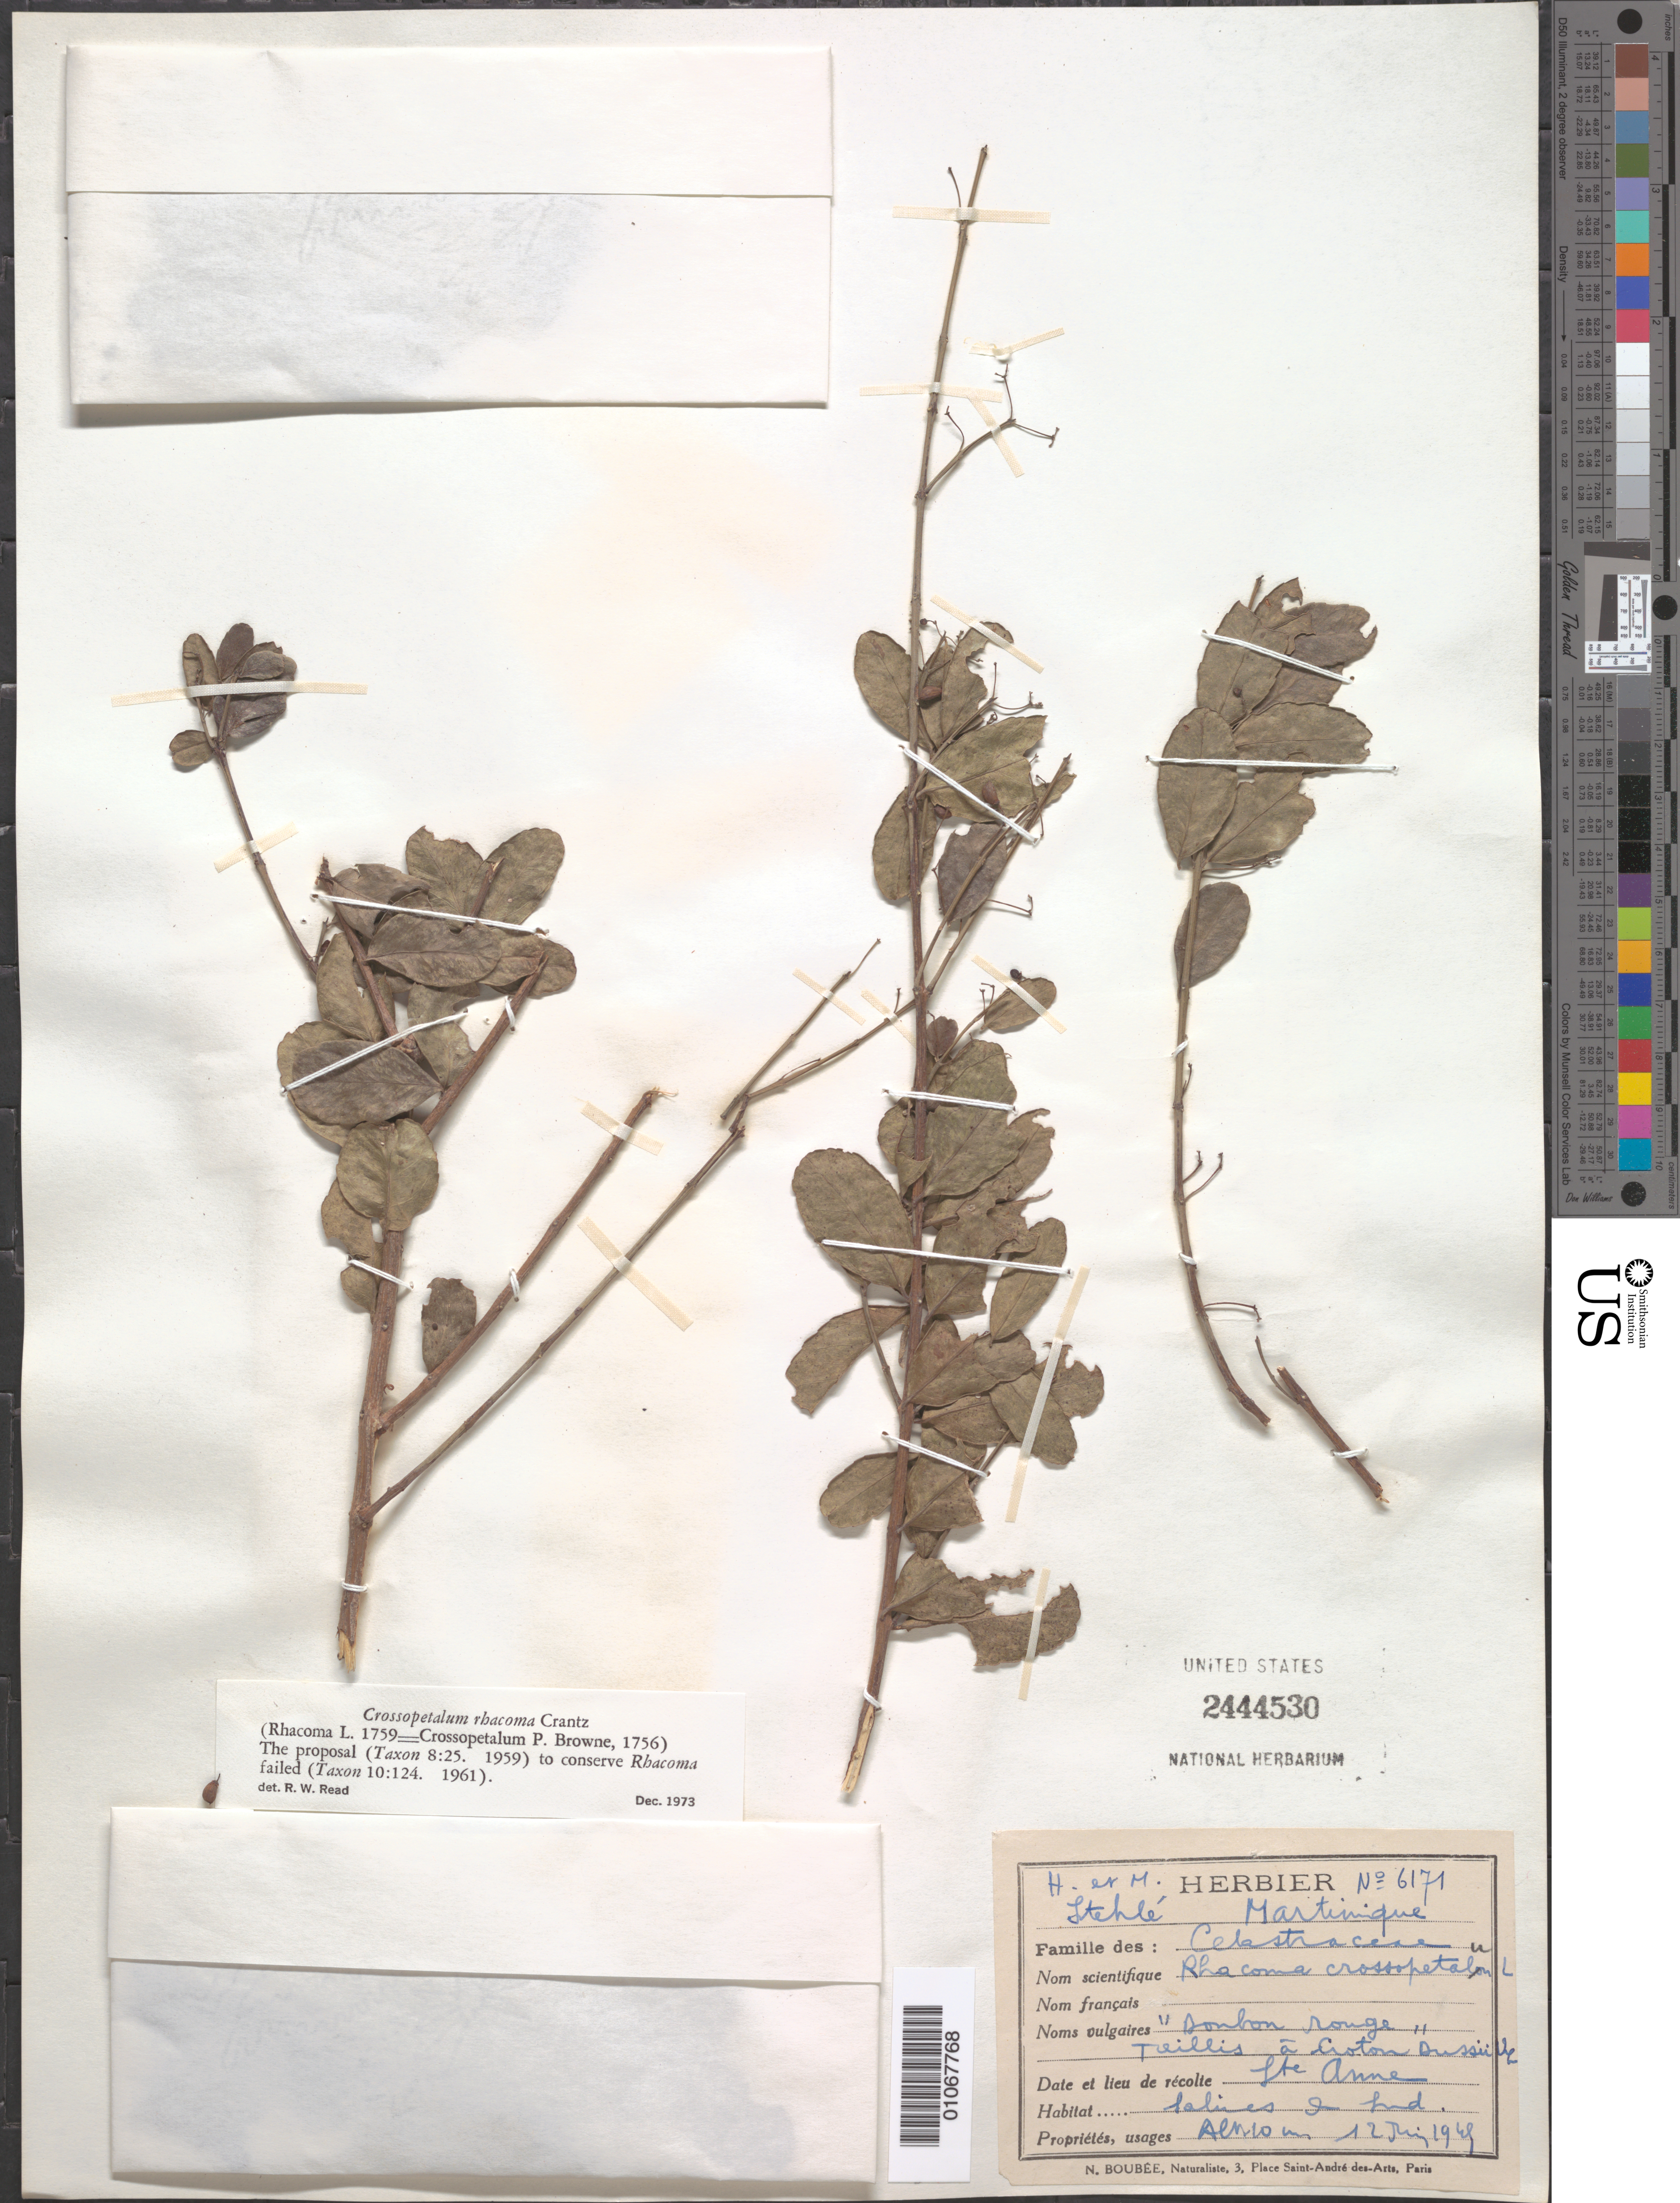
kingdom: Plantae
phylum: Tracheophyta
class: Magnoliopsida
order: Celastrales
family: Celastraceae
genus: Crossopetalum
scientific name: Crossopetalum rhacoma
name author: Crantz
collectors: H. Stehlé & M. Stehlé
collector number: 6171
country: Martinique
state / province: Le Marin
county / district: Sainte-Anne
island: Martinique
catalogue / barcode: US 2444530